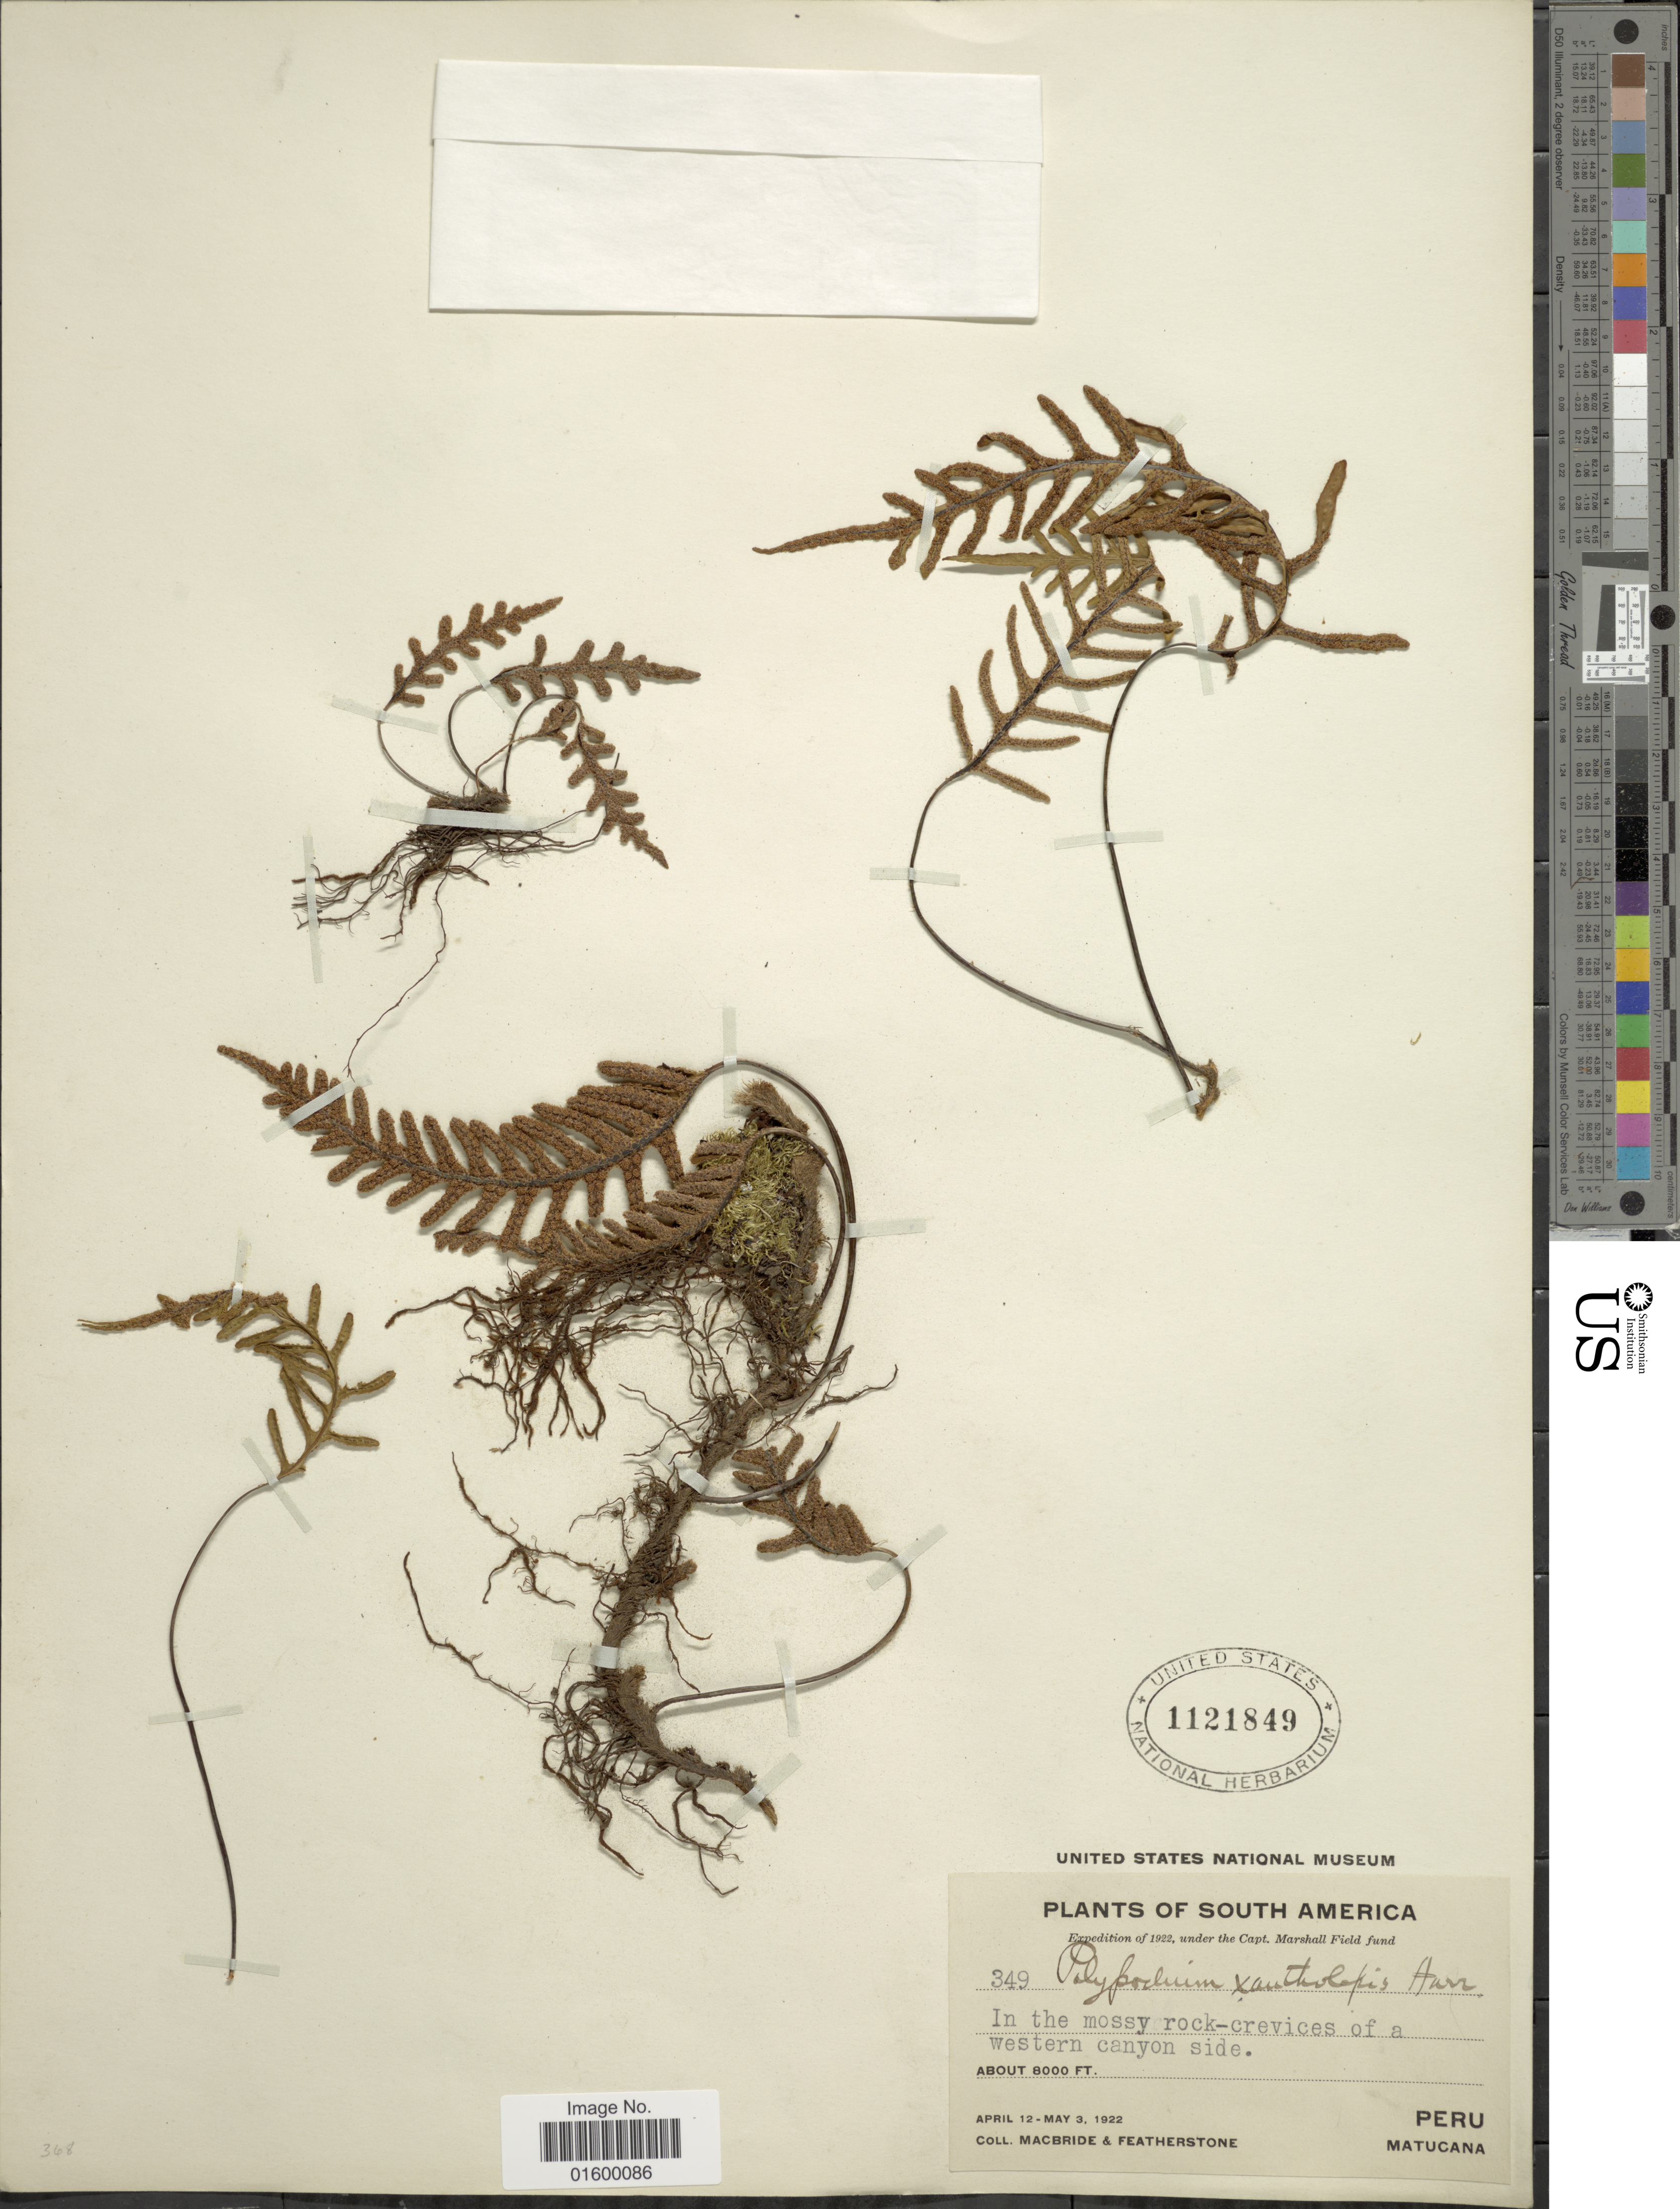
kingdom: Plantae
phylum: Tracheophyta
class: Polypodiopsida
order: Polypodiales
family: Polypodiaceae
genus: Pleopeltis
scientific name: Pleopeltis xantholepis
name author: (Harr.) A.R. Sm.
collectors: Macbride, -- & -. Featherstone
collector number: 349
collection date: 1922-04-12/1922-05-03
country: Peru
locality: South America, Peru, Matucana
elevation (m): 2438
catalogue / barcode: US 1121849